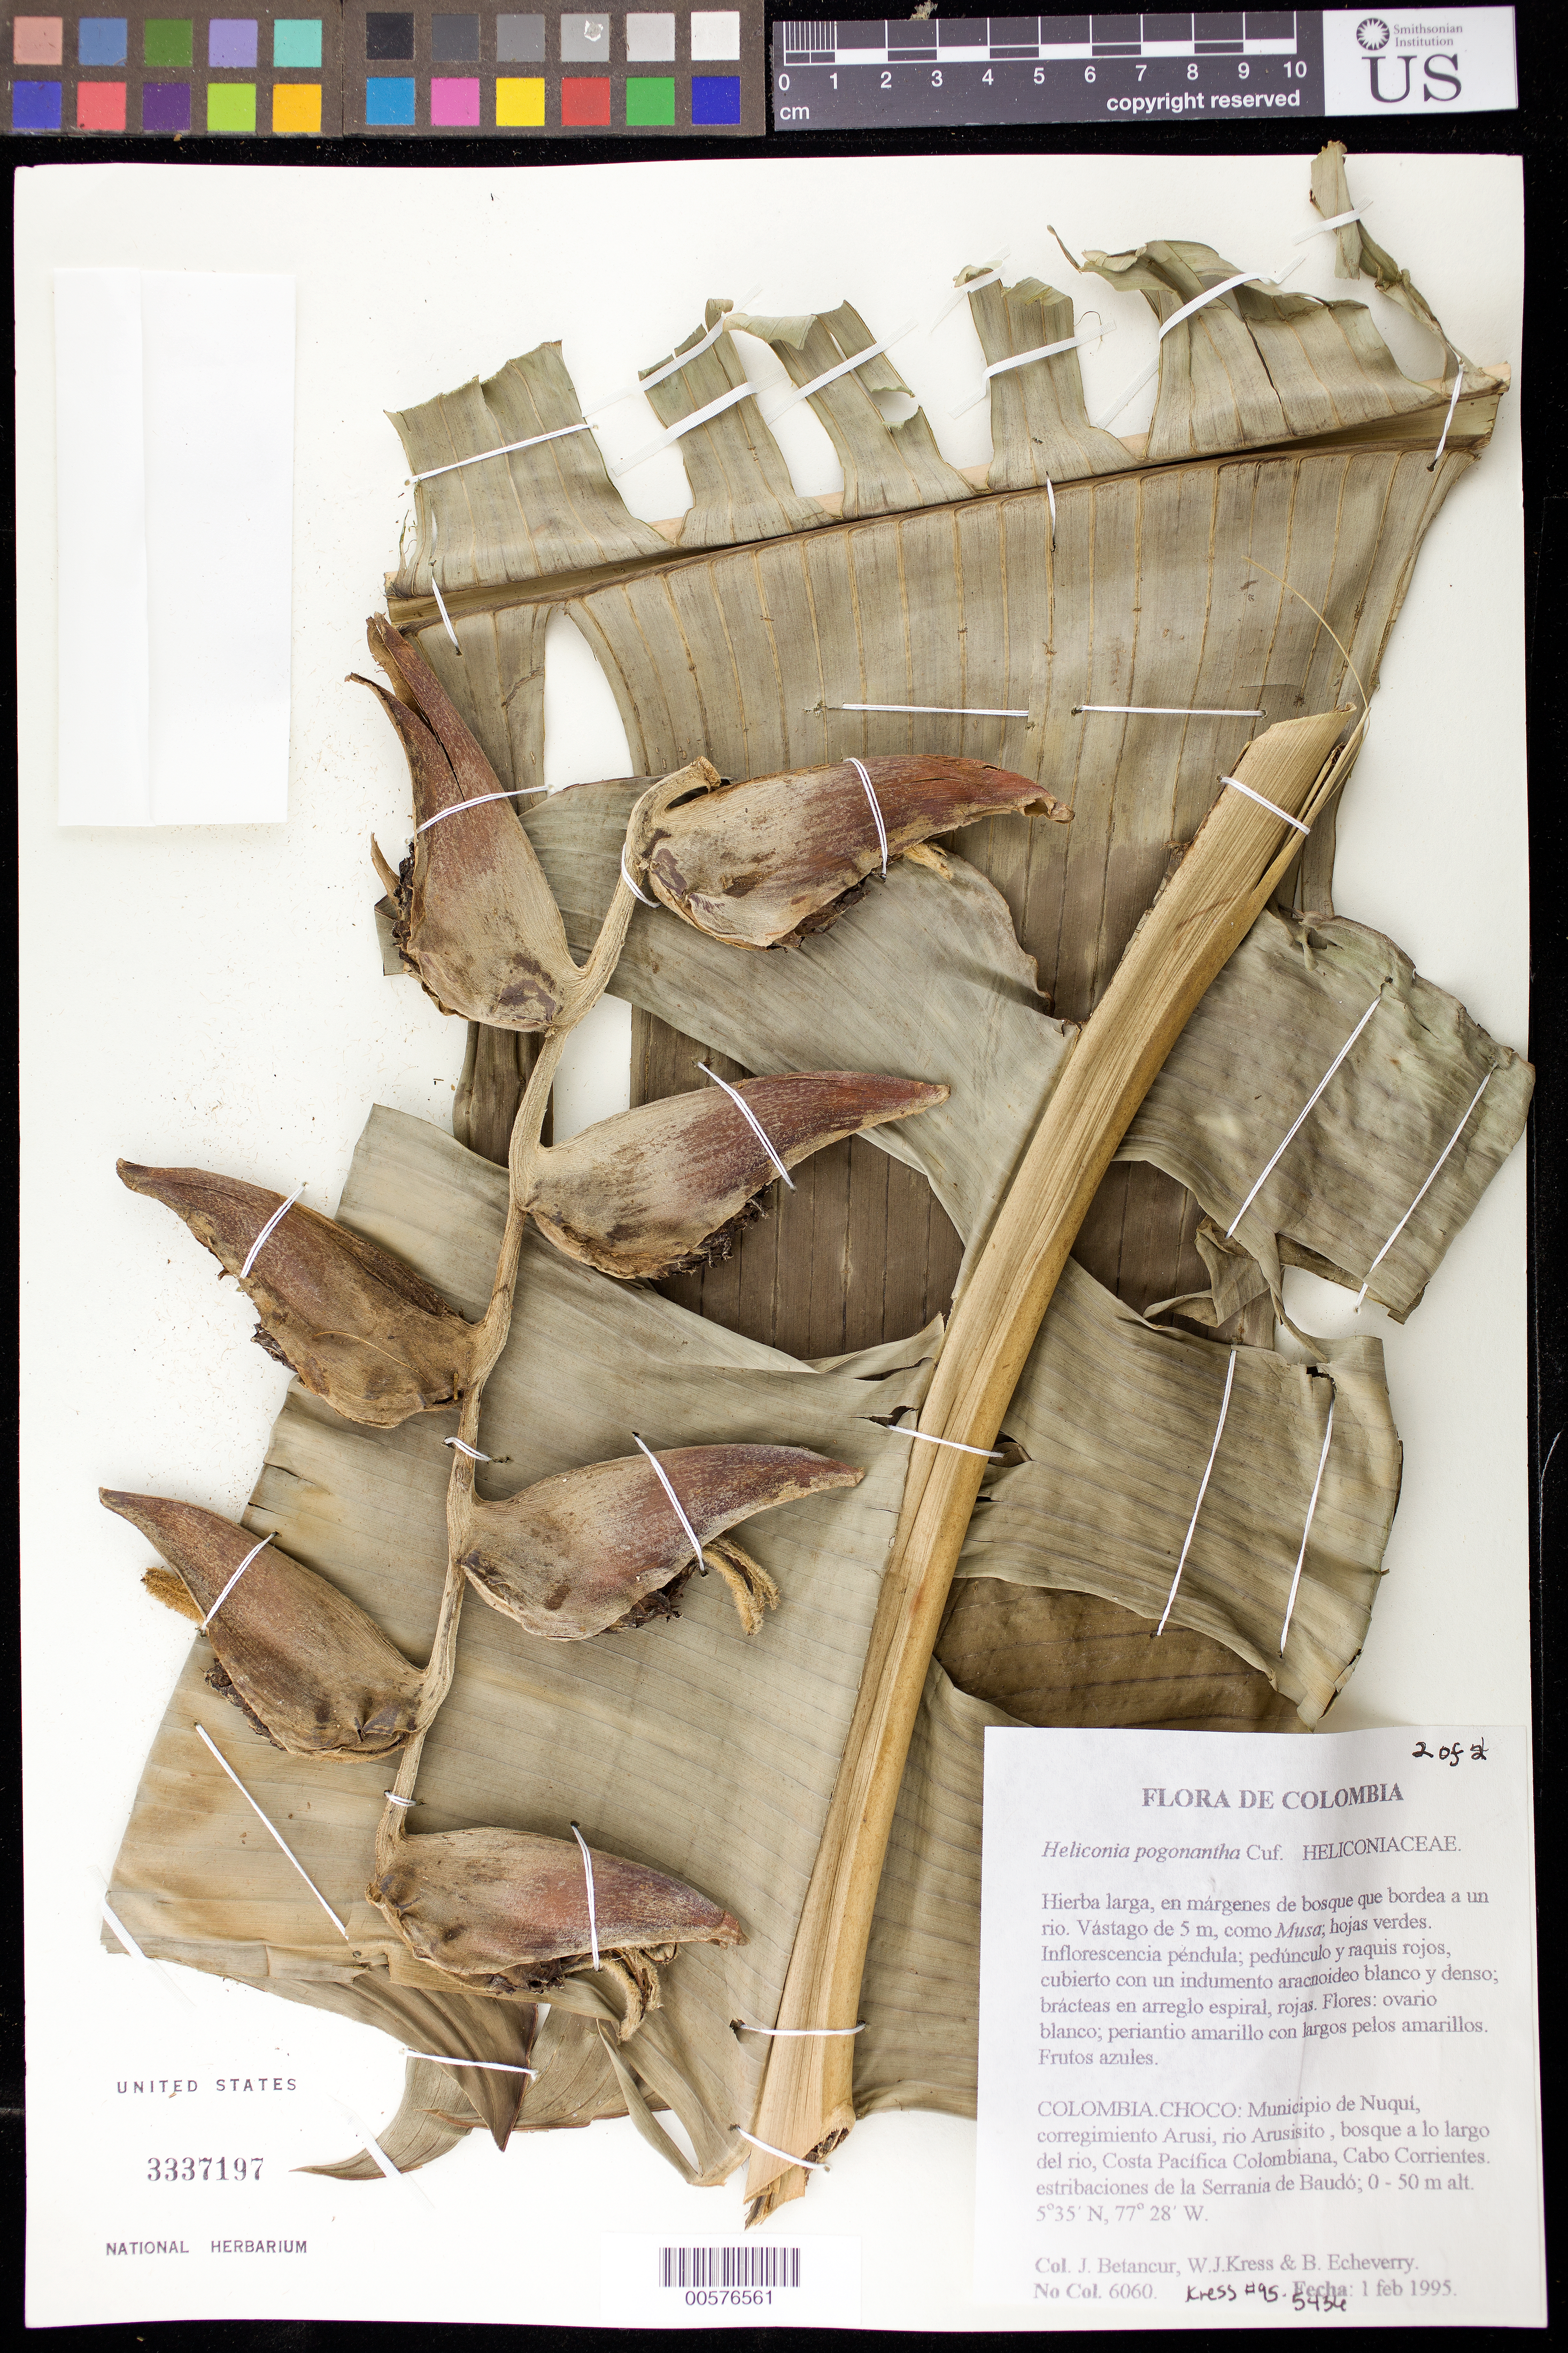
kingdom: Plantae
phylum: Tracheophyta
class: Liliopsida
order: Zingiberales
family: Heliconiaceae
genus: Heliconia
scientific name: Heliconia pogonantha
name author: Cufod.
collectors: J. C. Betancur, W. J. Kress & B. Echeverry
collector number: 6060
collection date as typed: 01 Feb 1995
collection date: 1995-02-01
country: Colombia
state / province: Chocó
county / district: Nuqui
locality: Rio Arusicito, just south of Arusi.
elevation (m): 0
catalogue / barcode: US 3337197